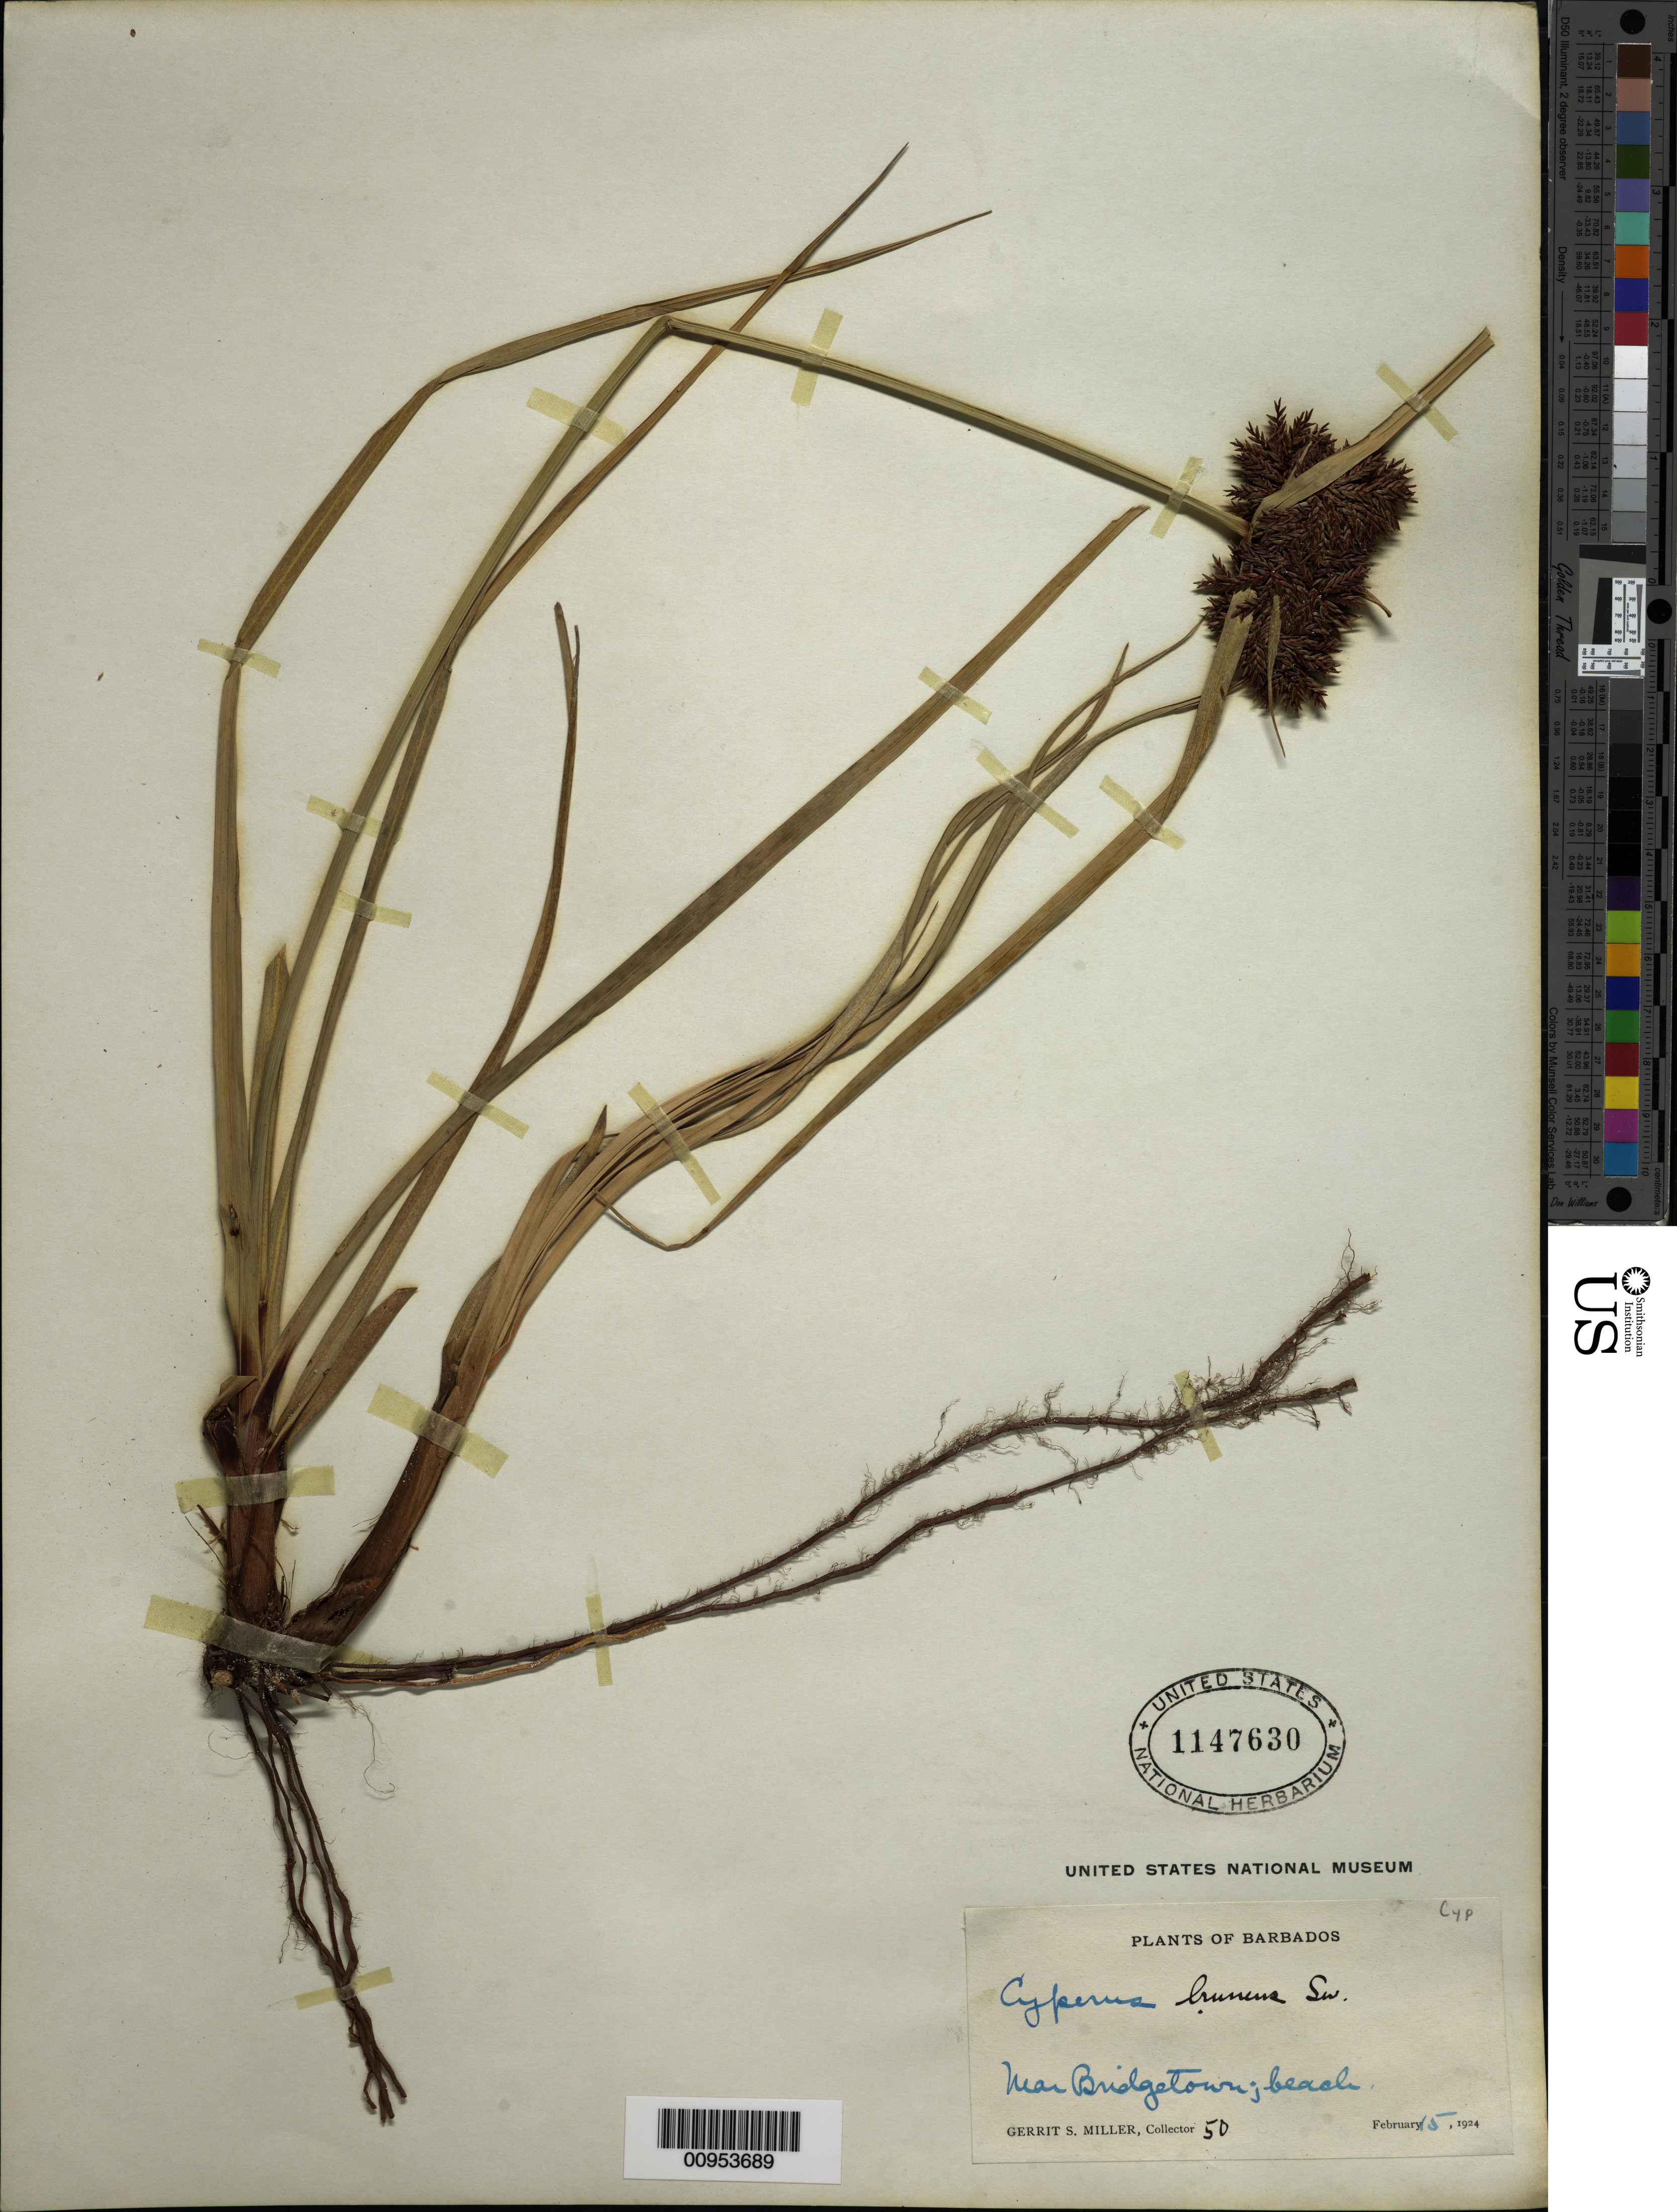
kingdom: Plantae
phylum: Tracheophyta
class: Liliopsida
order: Poales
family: Cyperaceae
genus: Cyperus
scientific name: Cyperus brunneus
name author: Sw.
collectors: G. S. Miller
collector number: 50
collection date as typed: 15 Feb 1924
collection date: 1924-02-15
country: Barbados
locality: Beach near Bridgetown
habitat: Beach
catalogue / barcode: US 1147630